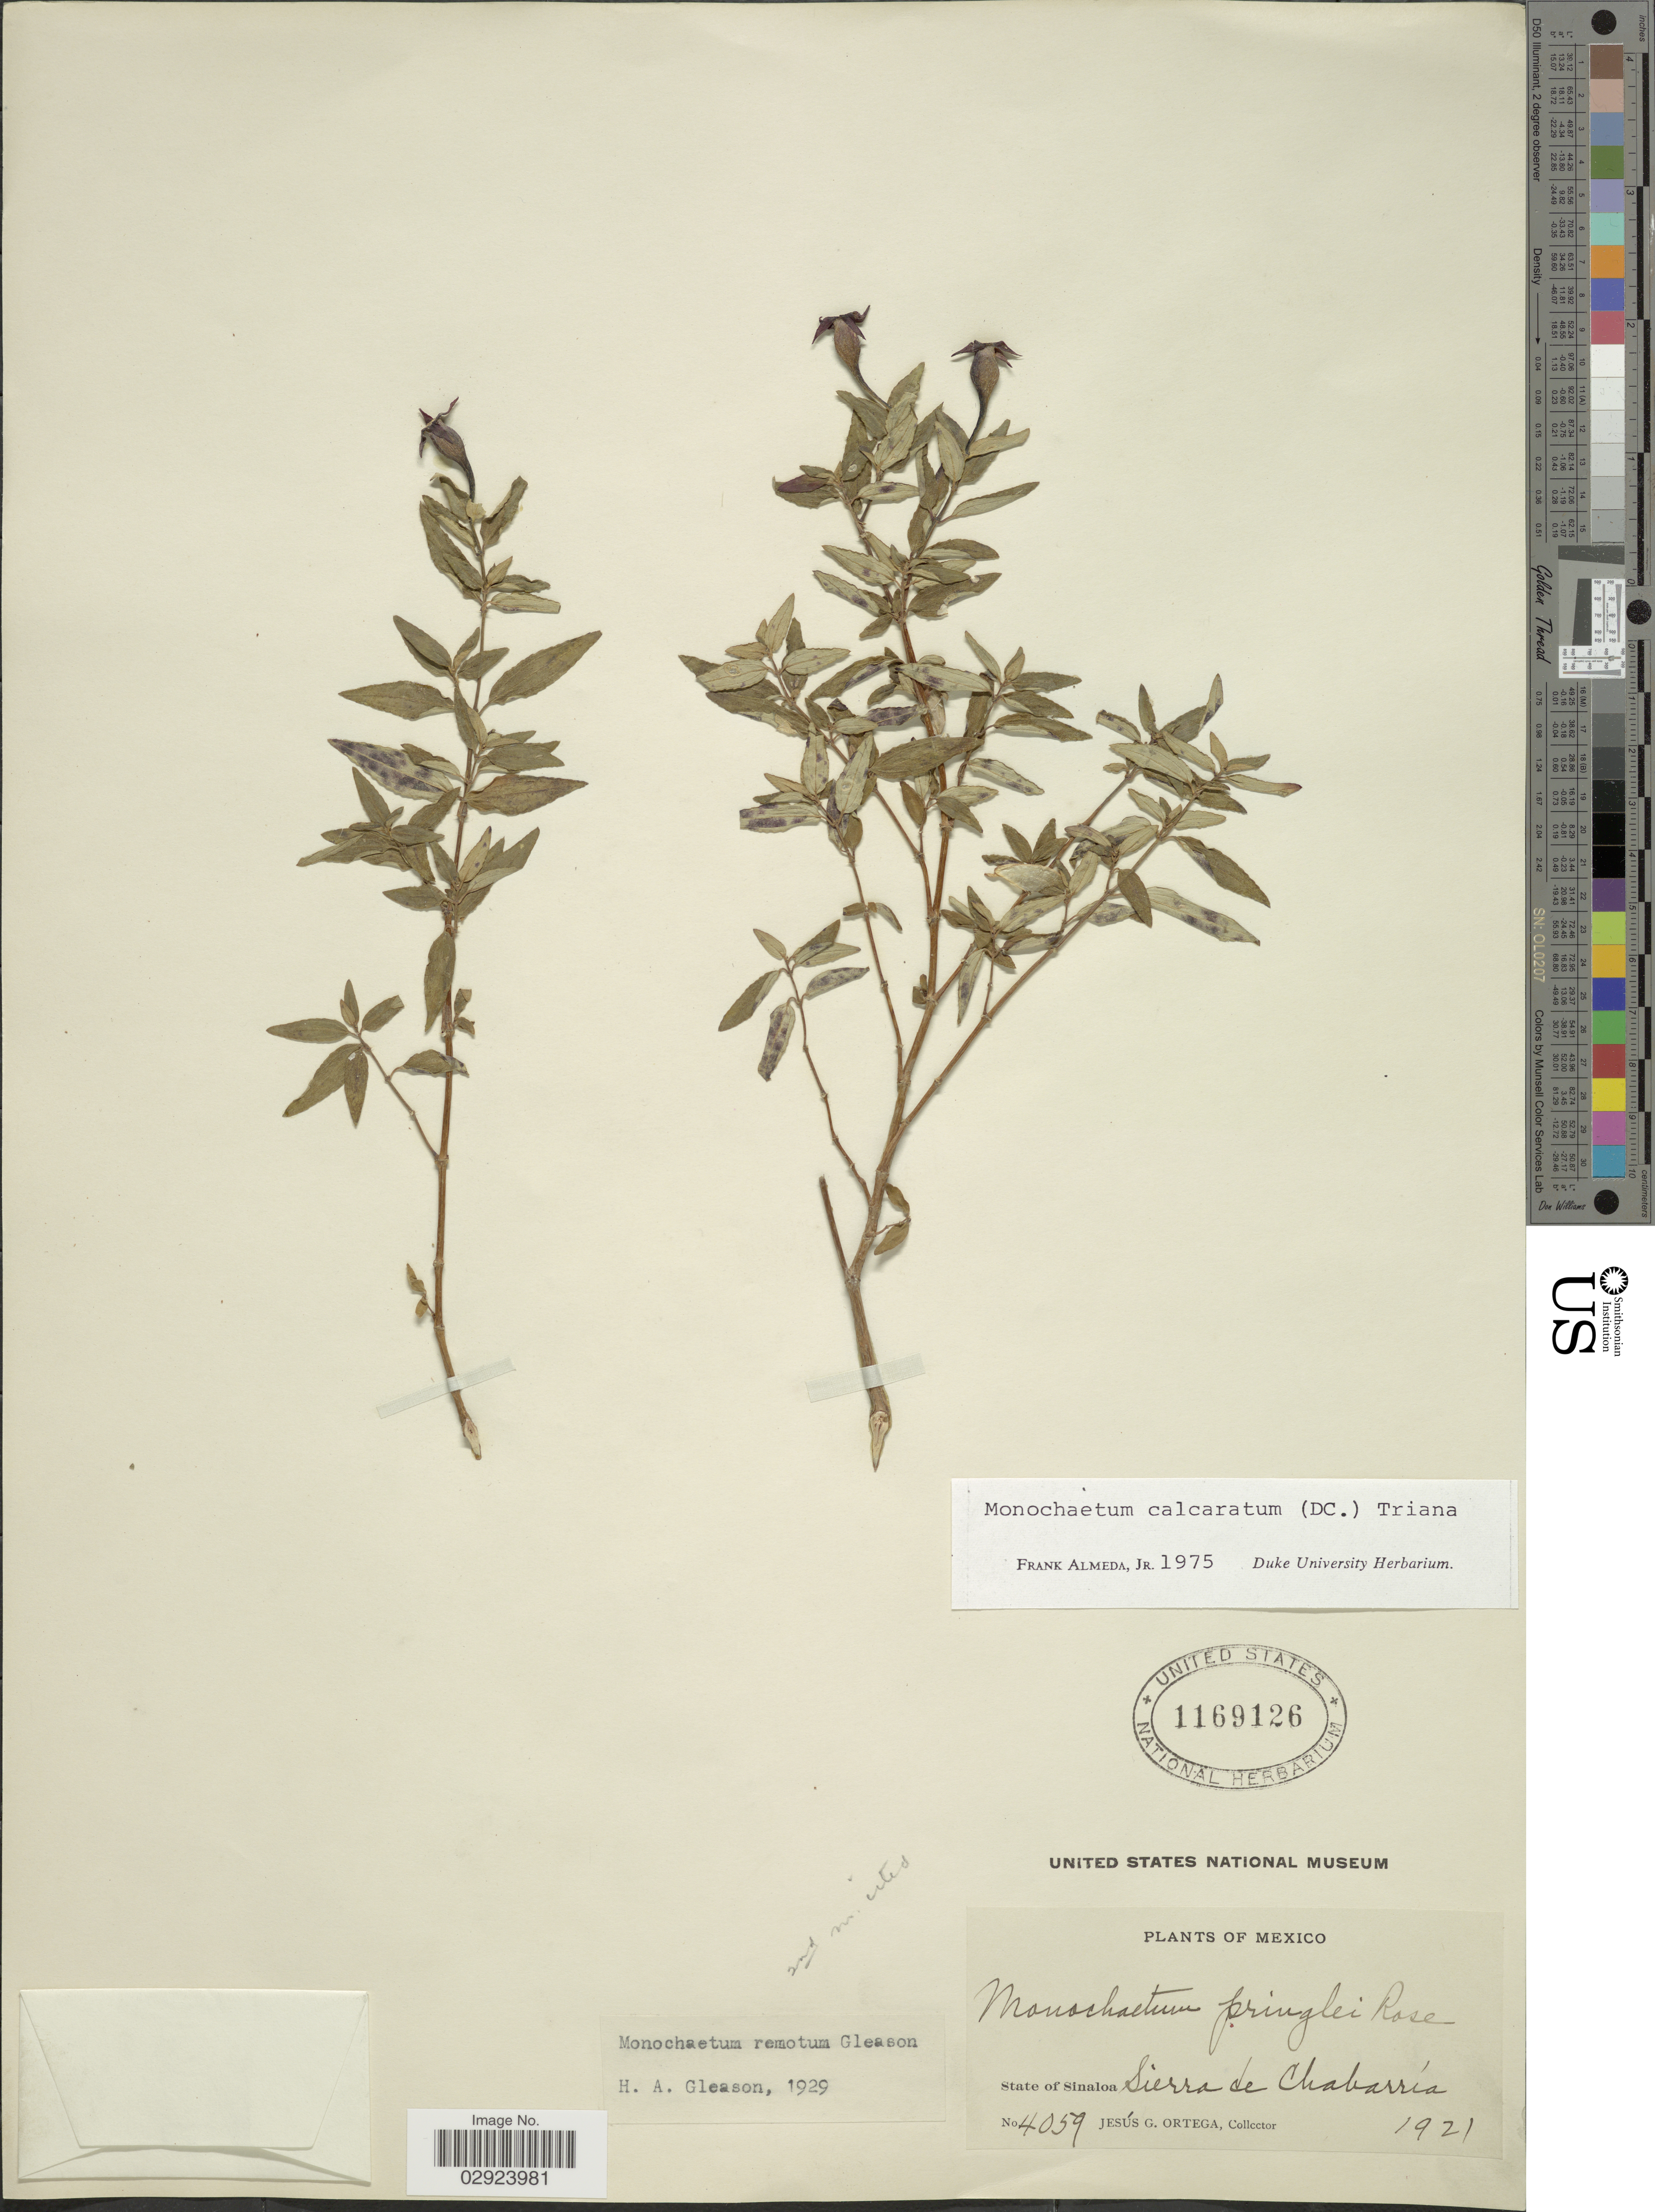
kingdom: Plantae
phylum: Tracheophyta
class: Magnoliopsida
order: Myrtales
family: Melastomataceae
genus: Monochaetum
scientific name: Monochaetum calcaratum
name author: (DC.) Triana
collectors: J. Ortega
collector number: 4059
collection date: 1921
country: Mexico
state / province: Sinaloa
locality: Sierra de Chabarría.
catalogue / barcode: US 1169126